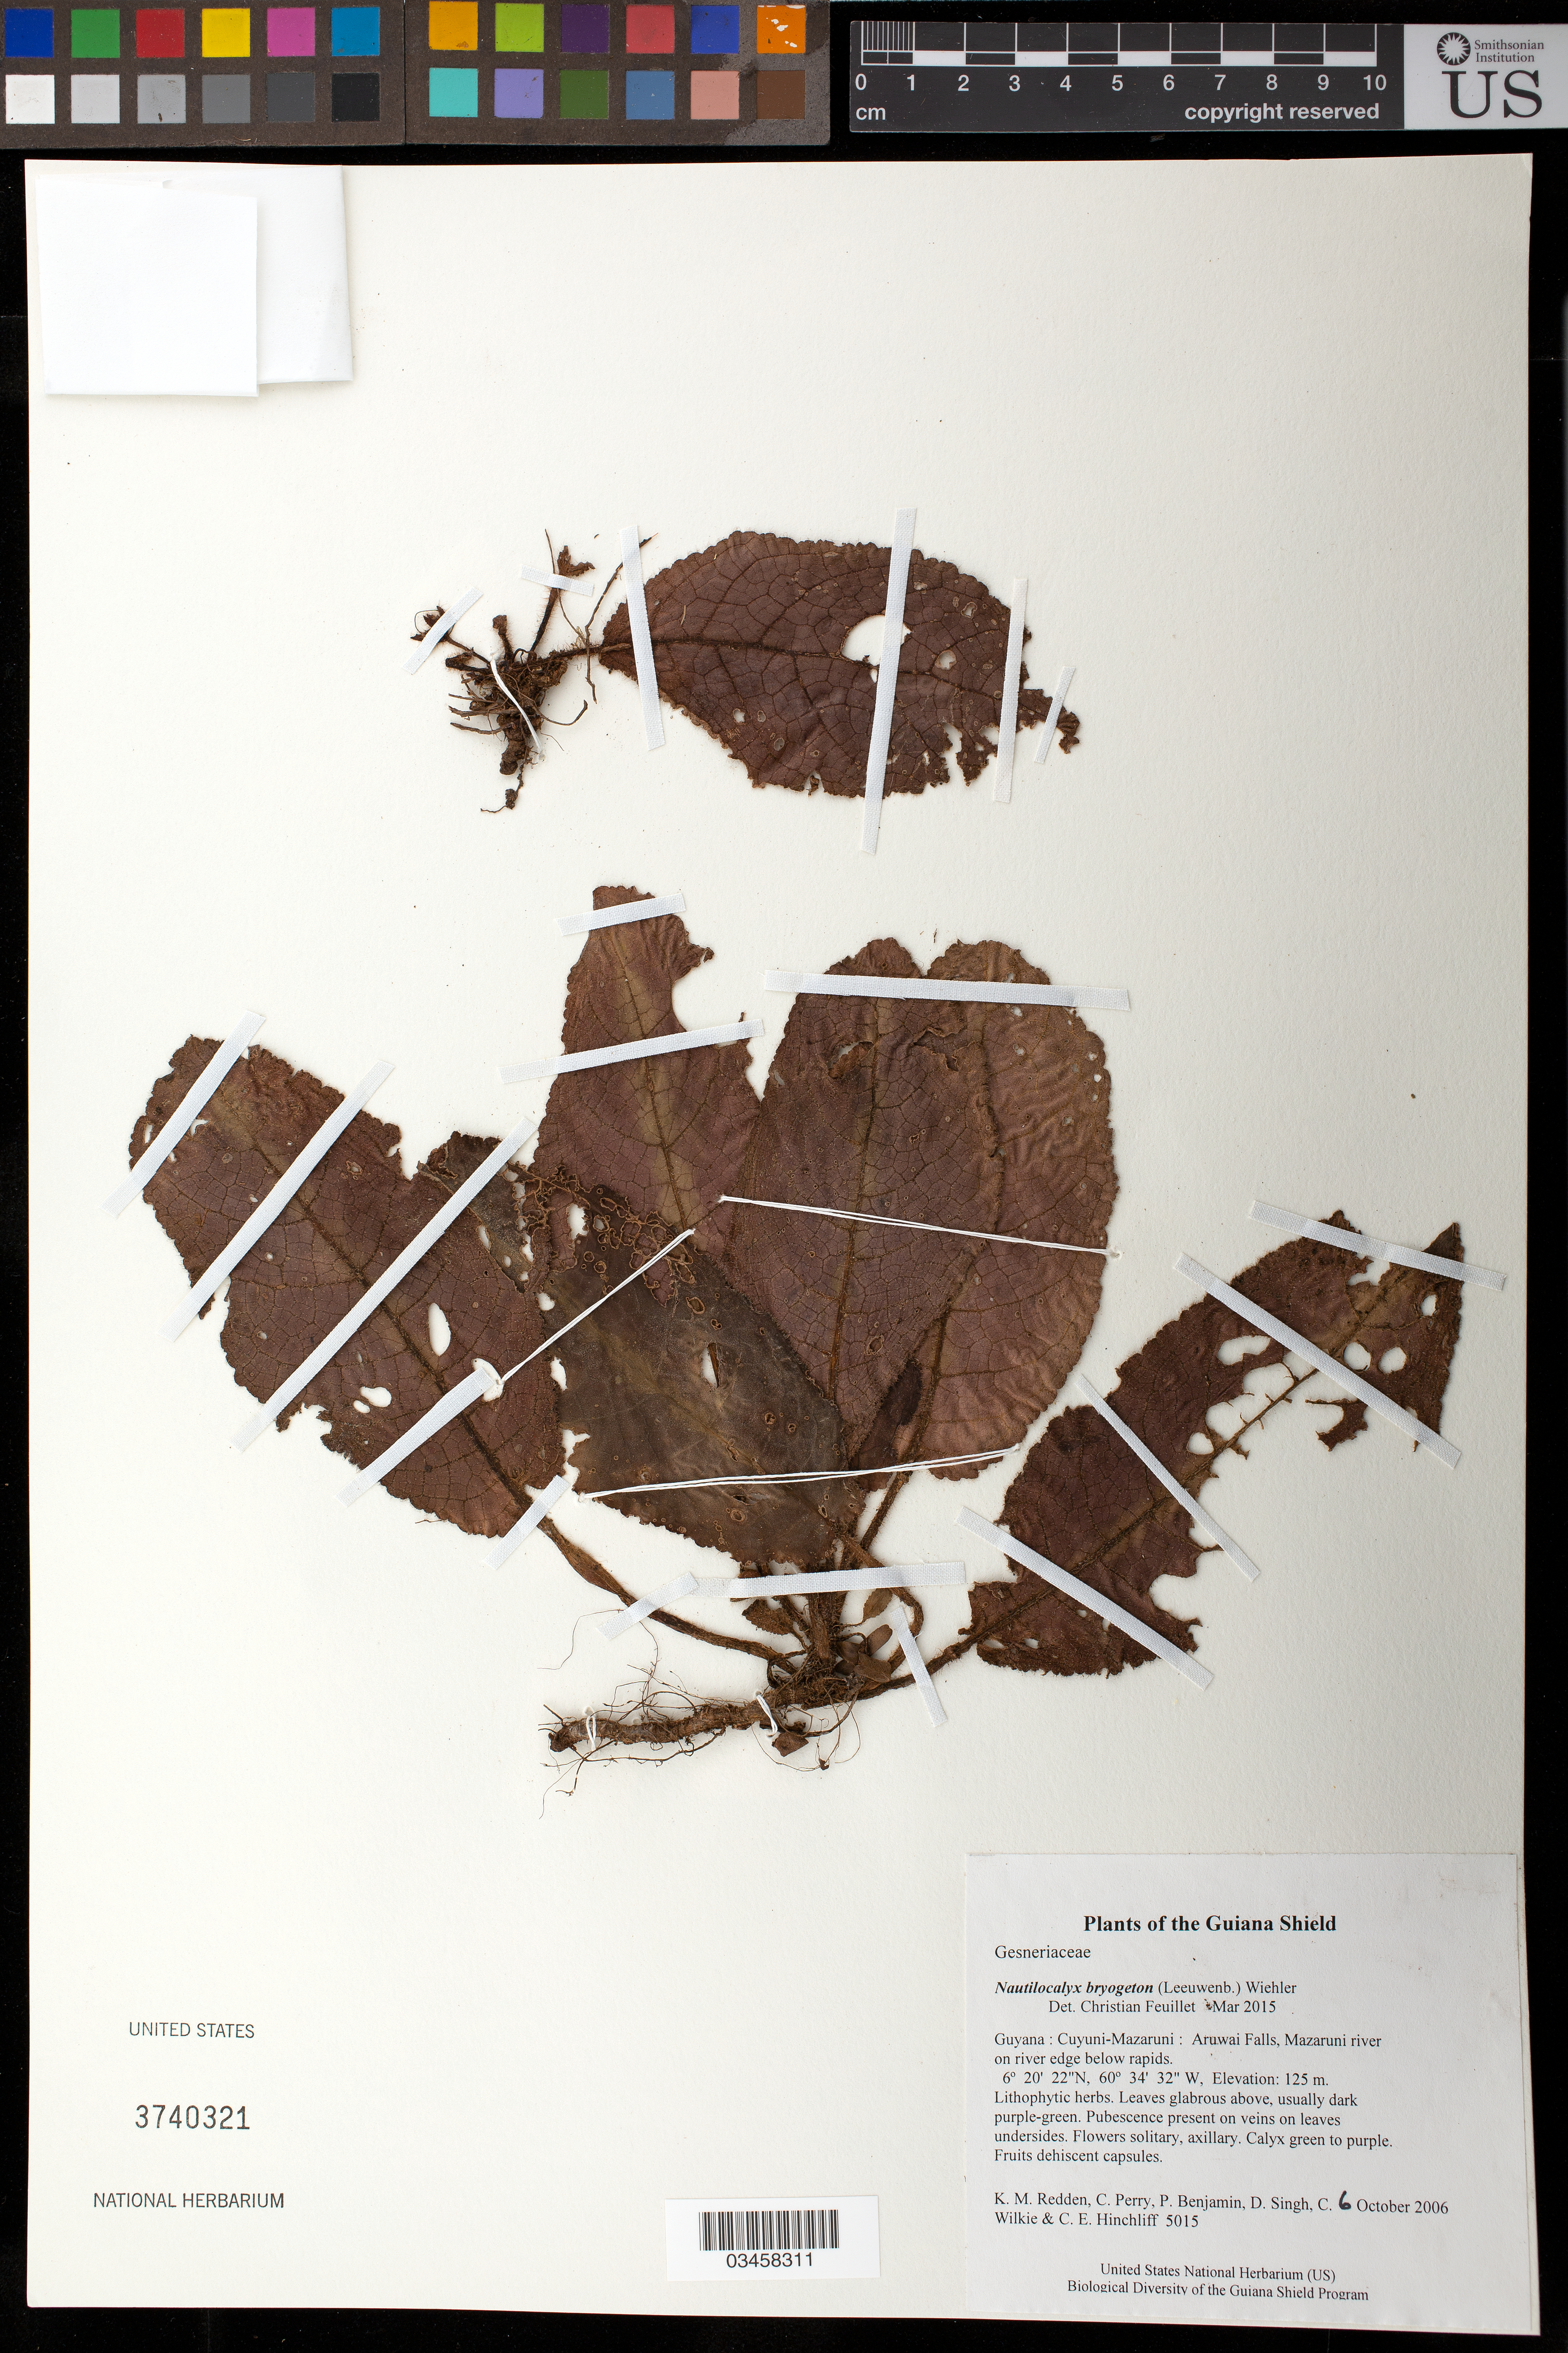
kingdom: Plantae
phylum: Tracheophyta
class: Magnoliopsida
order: Lamiales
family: Gesneriaceae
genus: Nautilocalyx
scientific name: Nautilocalyx bryogeton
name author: (Leeuwenb.) Wiehler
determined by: Feuillet, C.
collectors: K. M. Redden, C. Perry, P. Benjamin, D. Singh, C. Wilkie & C. E. Hinchliff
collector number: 5015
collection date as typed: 6 October 2006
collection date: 2006-10-06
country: Guyana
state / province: Cuyuni-Mazaruni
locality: Arawai Falls, Mazaruni river on river edge below rapids.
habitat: Mossy rocks, trees with epiphytes overhanging river. Seasonally flooded area with many ferns and mosses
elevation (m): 125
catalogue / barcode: US 3740321